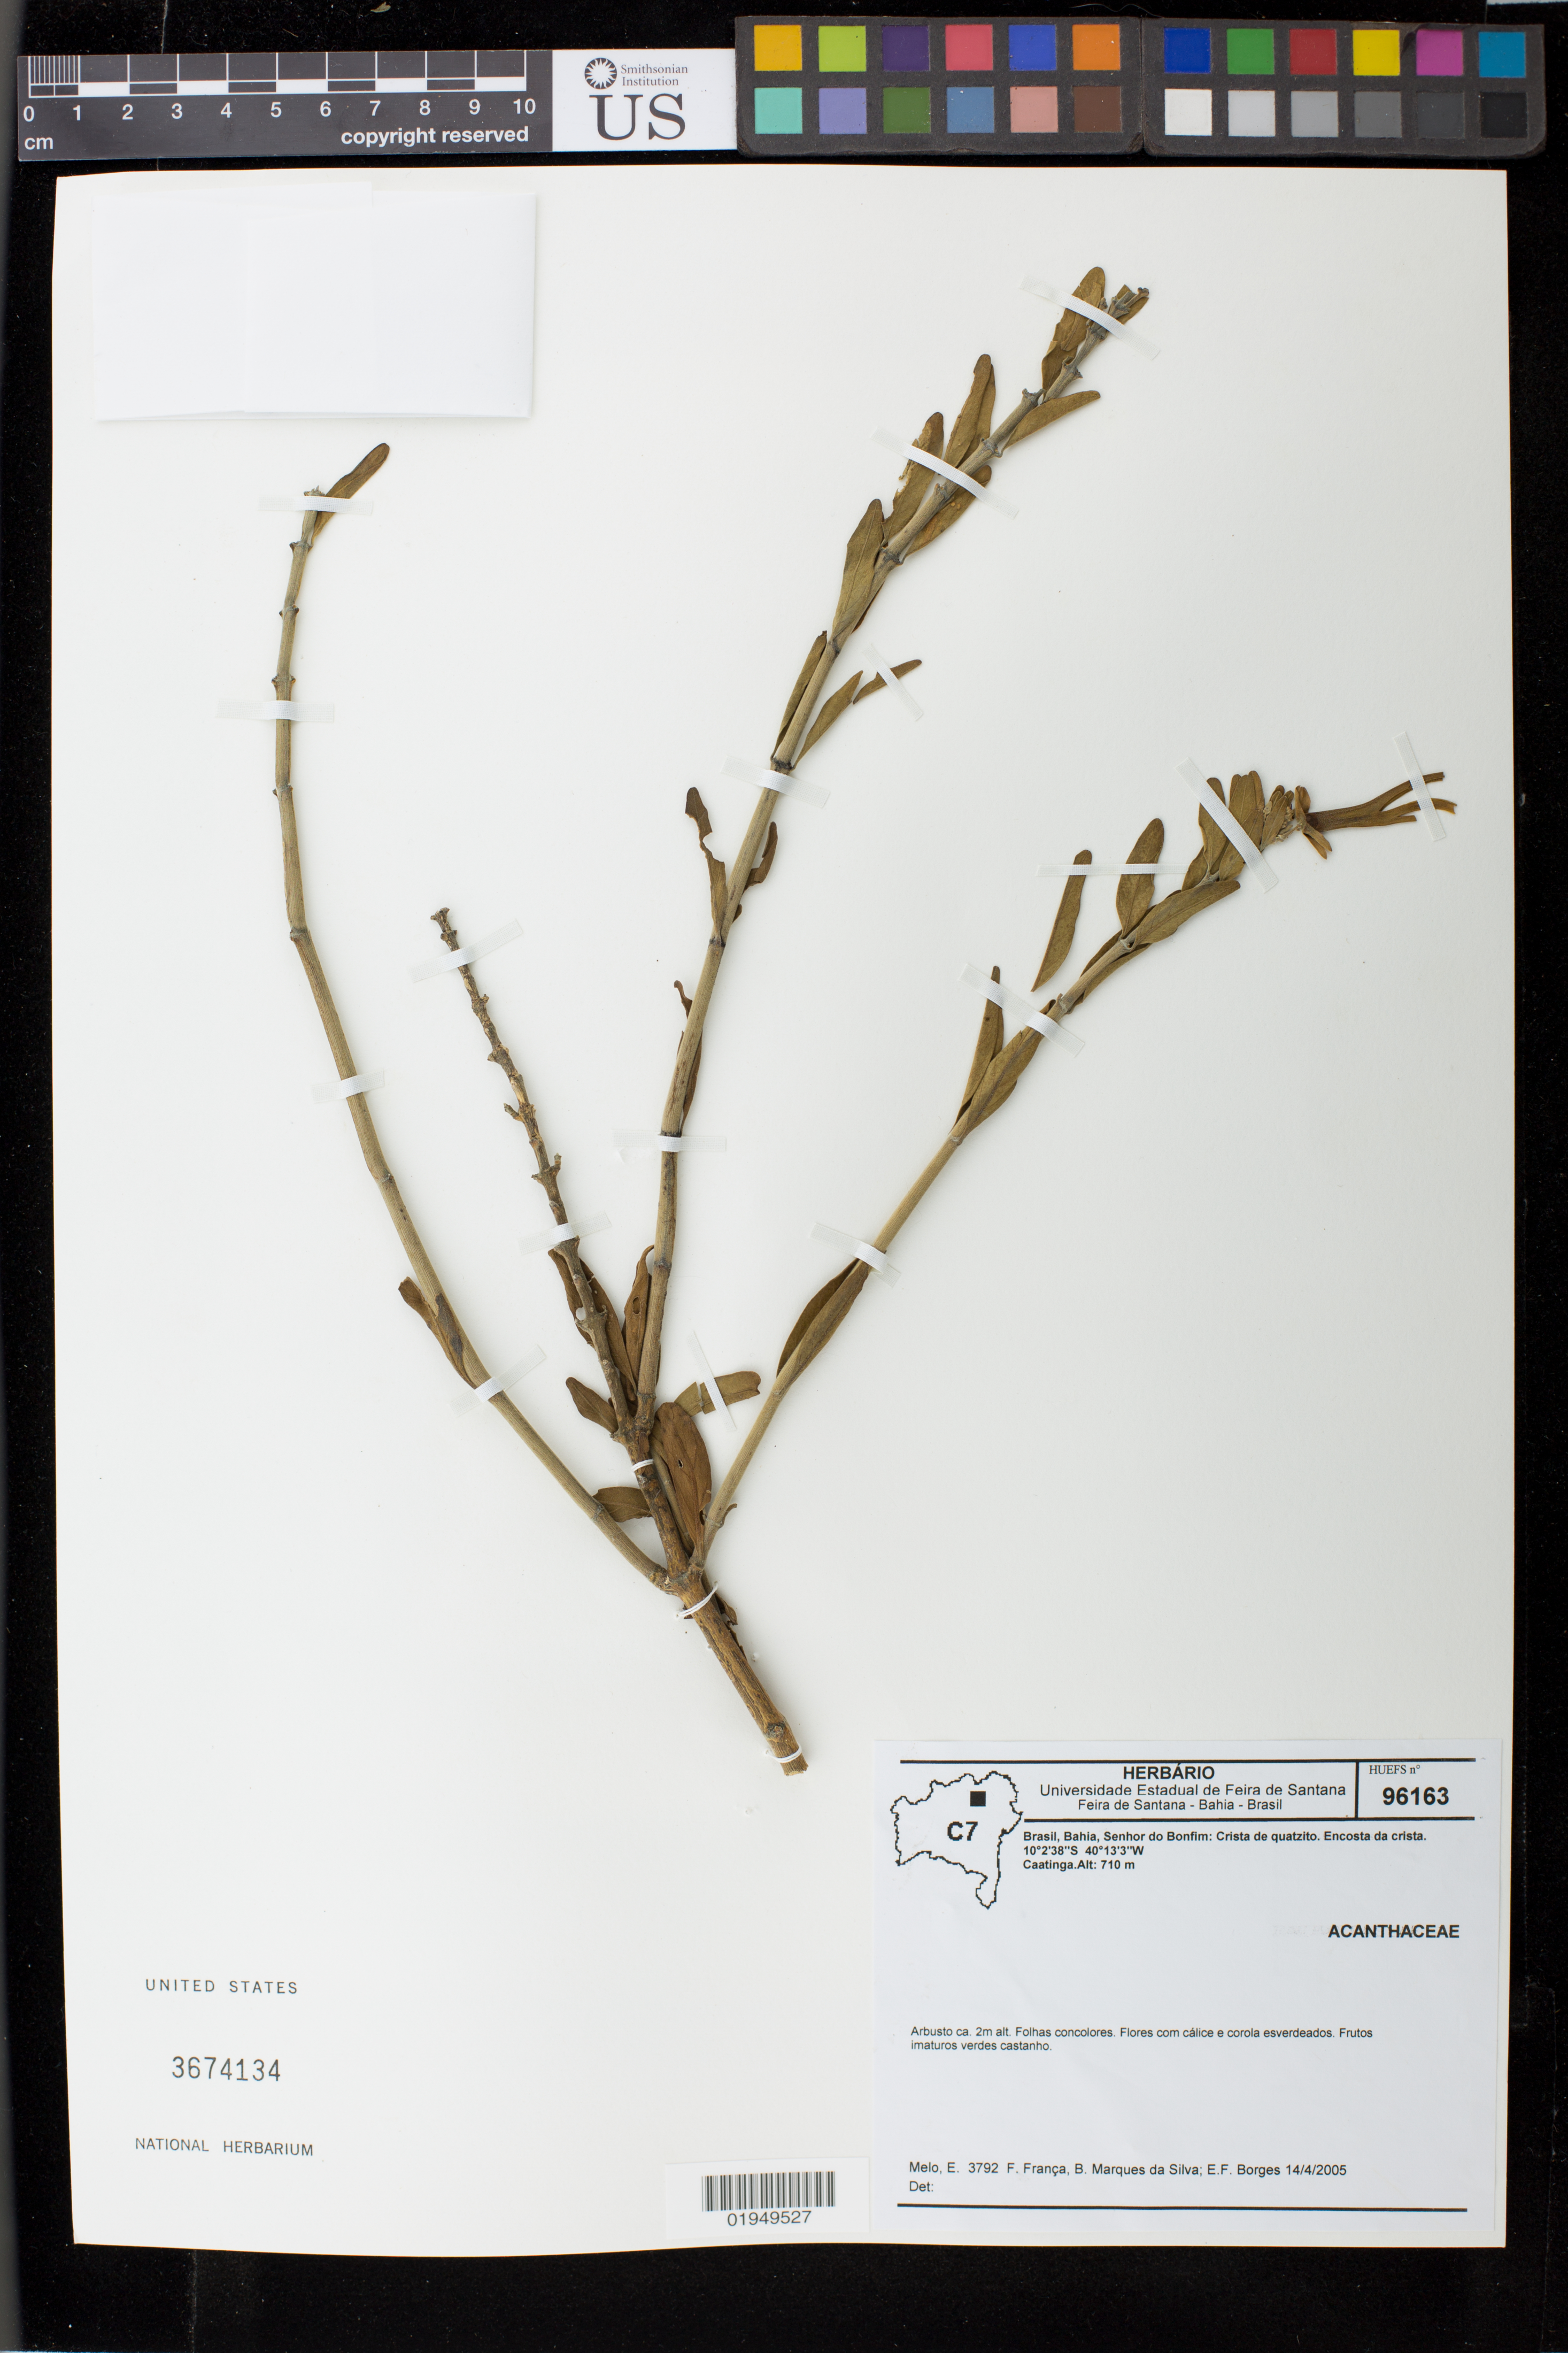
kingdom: Plantae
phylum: Tracheophyta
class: Magnoliopsida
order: Lamiales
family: Acanthaceae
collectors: E. Melo, F. França, B. Silva & E. Borges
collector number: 3792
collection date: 2005-04-14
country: Brazil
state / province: Bahia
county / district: Senhor do Bonfim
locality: Crista de quatzito. Encosta da crista.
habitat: Caatinga.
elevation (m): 710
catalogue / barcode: US 3674134